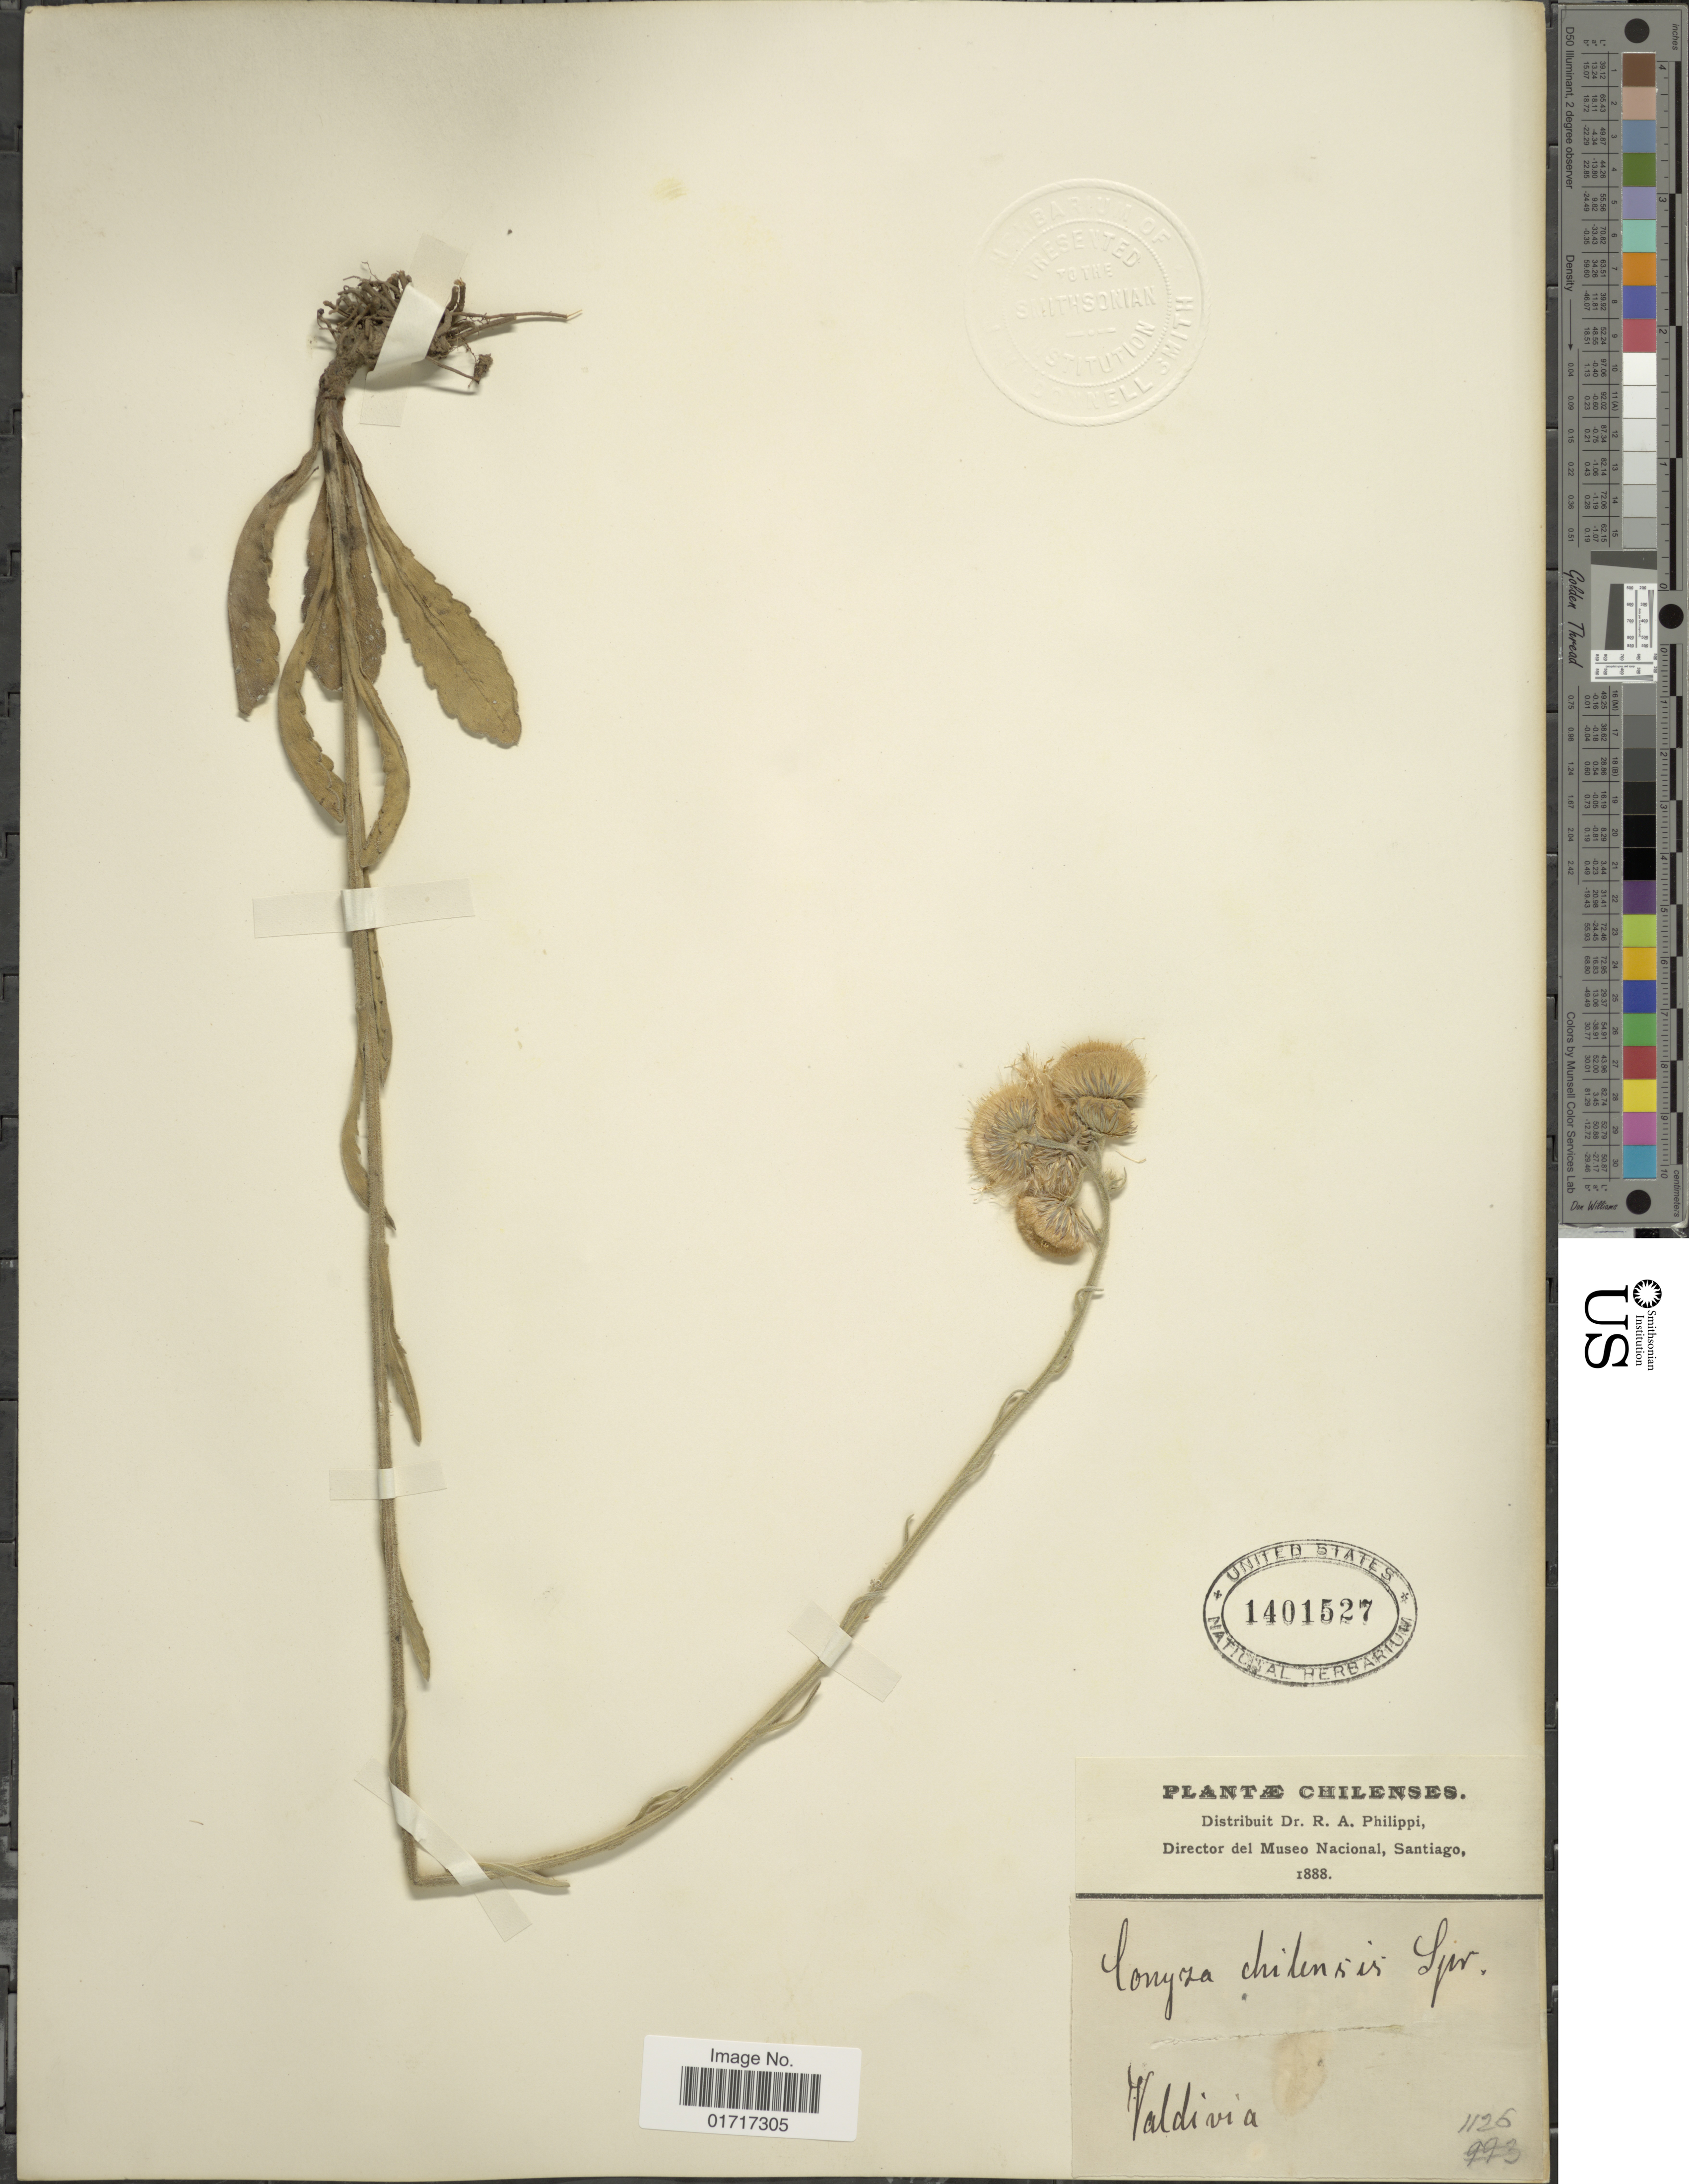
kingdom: Plantae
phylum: Tracheophyta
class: Magnoliopsida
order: Asterales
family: Asteraceae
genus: Conyza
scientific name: Conyza primulaefolia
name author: (Lam.) Cuatrec. & Lourteig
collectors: R. A. Philippi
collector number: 1125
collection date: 1888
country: Chile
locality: Valdivia, Chilenses.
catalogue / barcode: US 1401527